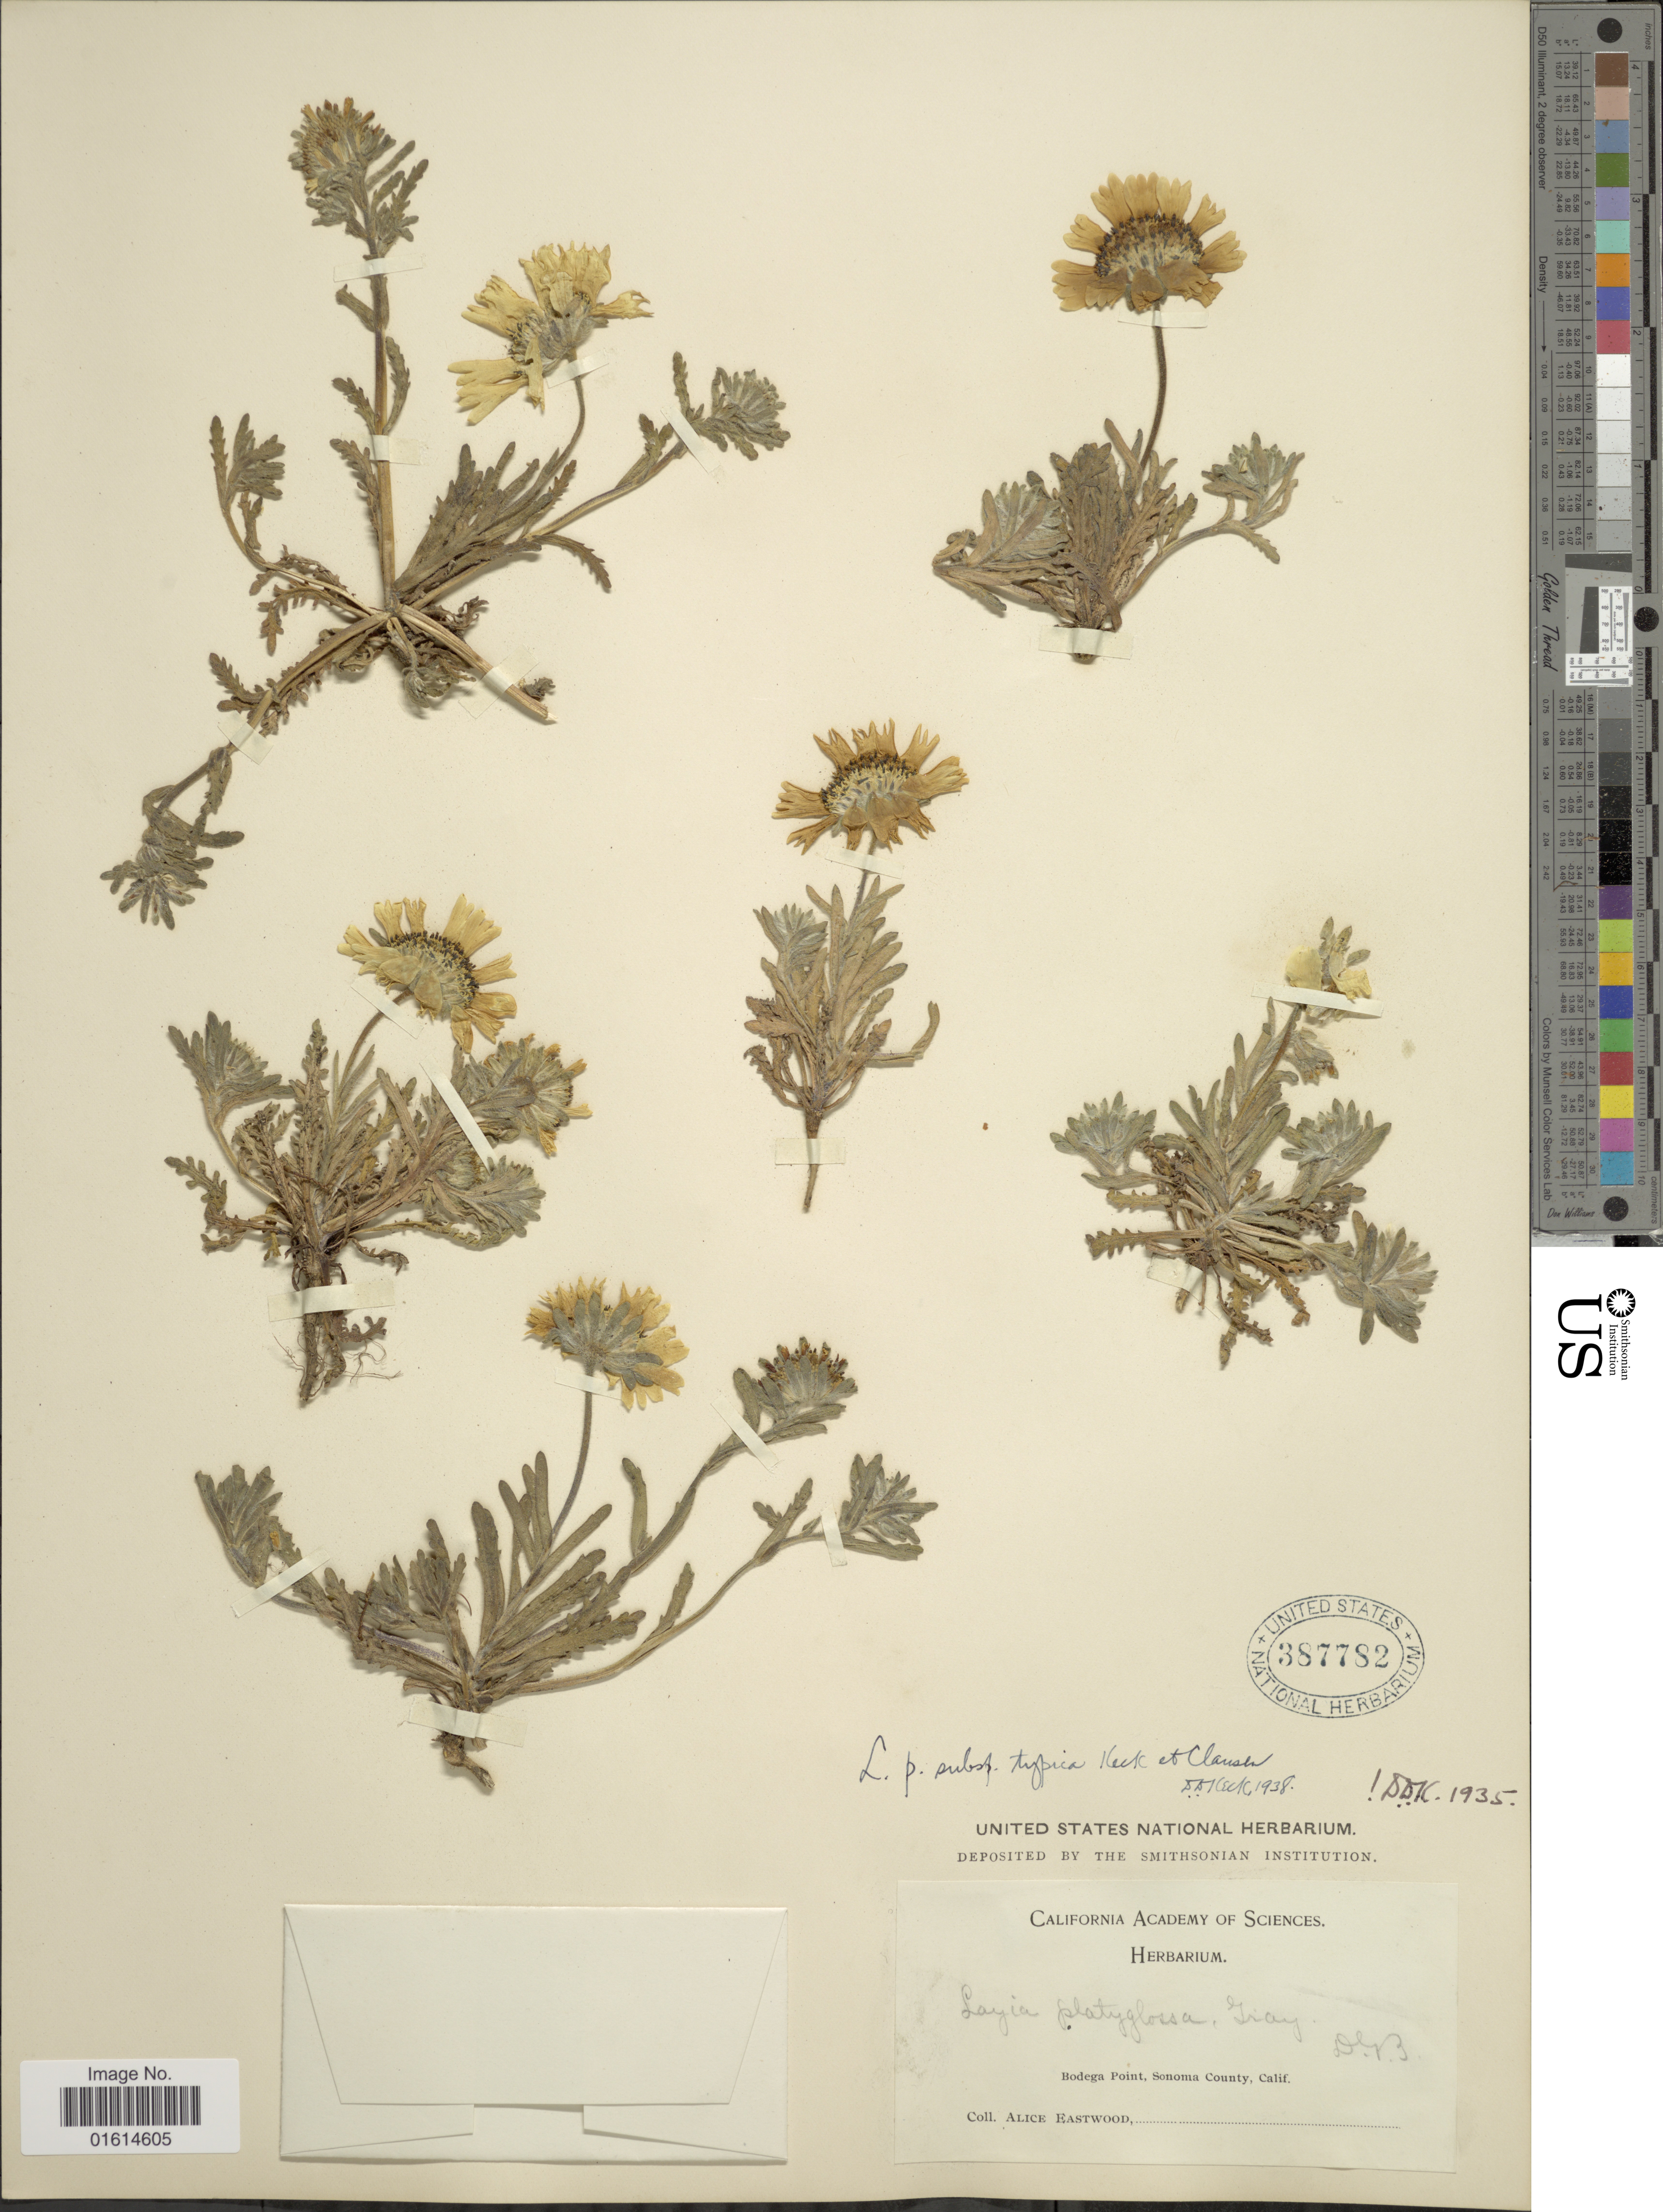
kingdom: Plantae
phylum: Tracheophyta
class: Magnoliopsida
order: Asterales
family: Asteraceae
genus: Layia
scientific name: Layia platyglossa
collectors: A. Eastwood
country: United States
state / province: California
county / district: Sonoma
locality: Bodega Point, Sonoma County, Calif.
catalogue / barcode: US 387782